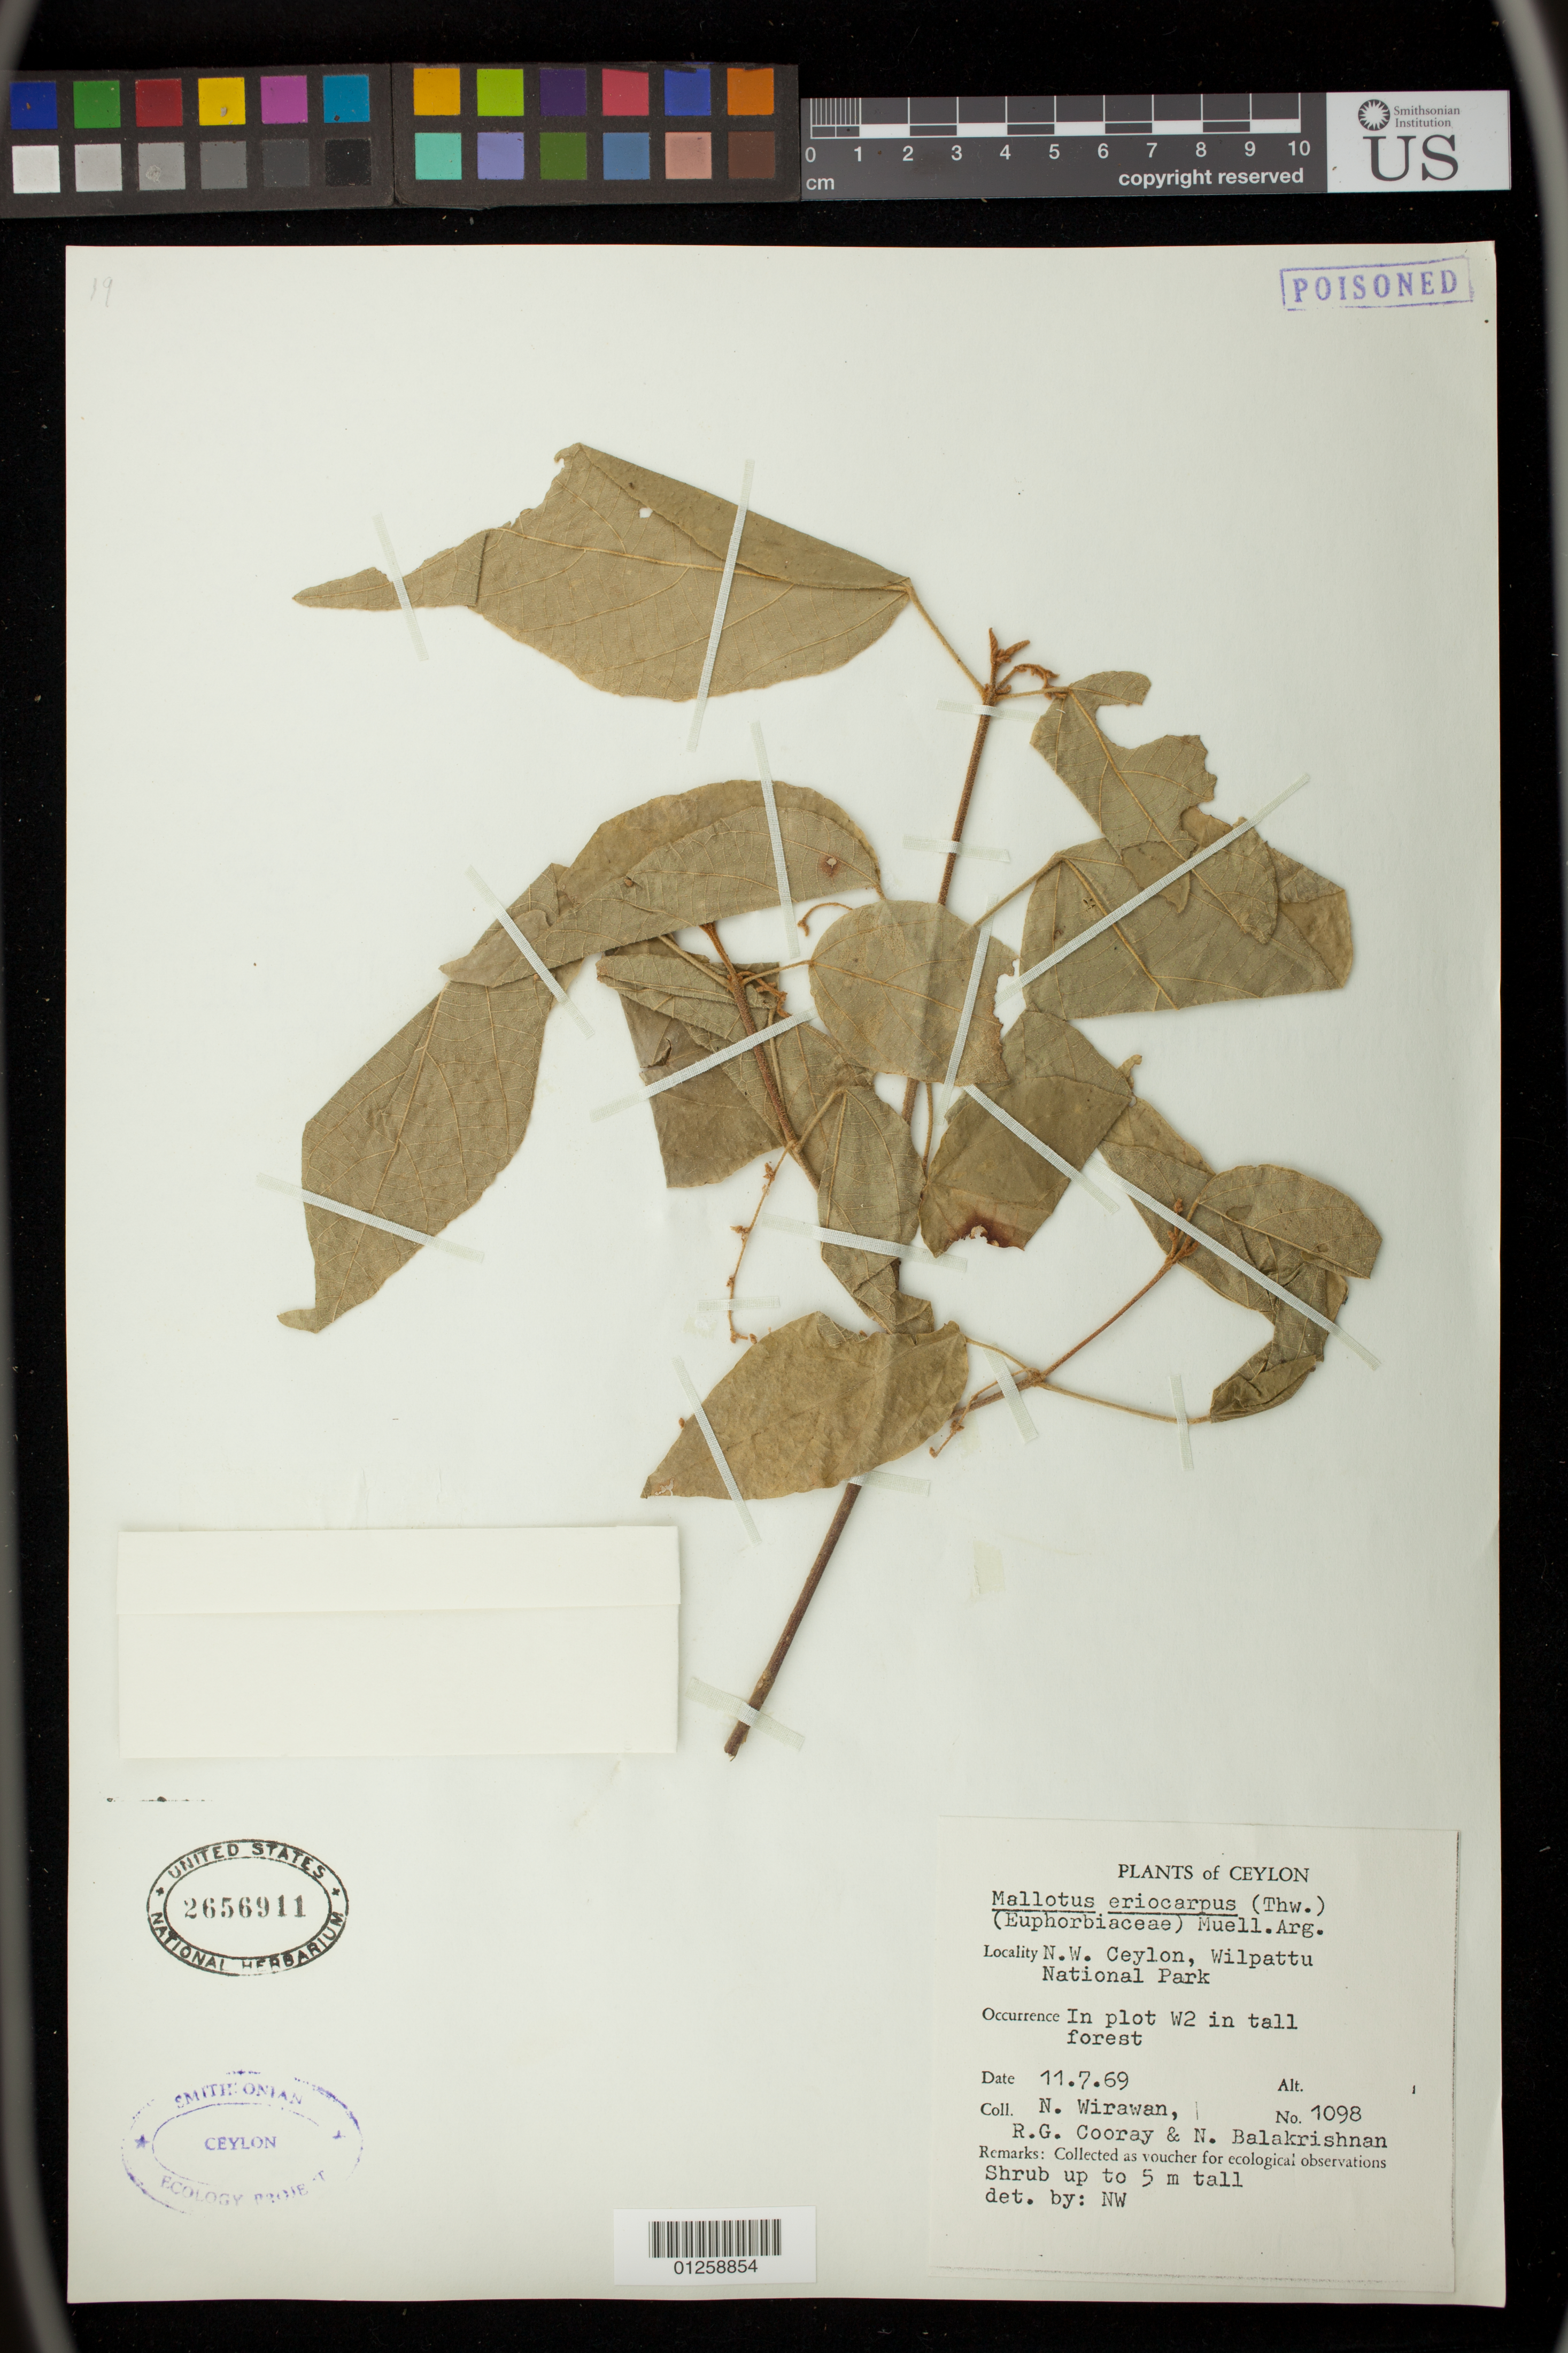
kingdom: Plantae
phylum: Tracheophyta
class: Magnoliopsida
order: Malpighiales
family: Euphorbiaceae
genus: Mallotus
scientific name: Mallotus eriocarpus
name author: (Thwaites) Müll. Arg.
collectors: R. Coorya, N. Balakrishnan & N. Wirawan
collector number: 1098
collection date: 1969-11-07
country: Sri Lanka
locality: Wilpattu National Park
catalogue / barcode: US 2656911